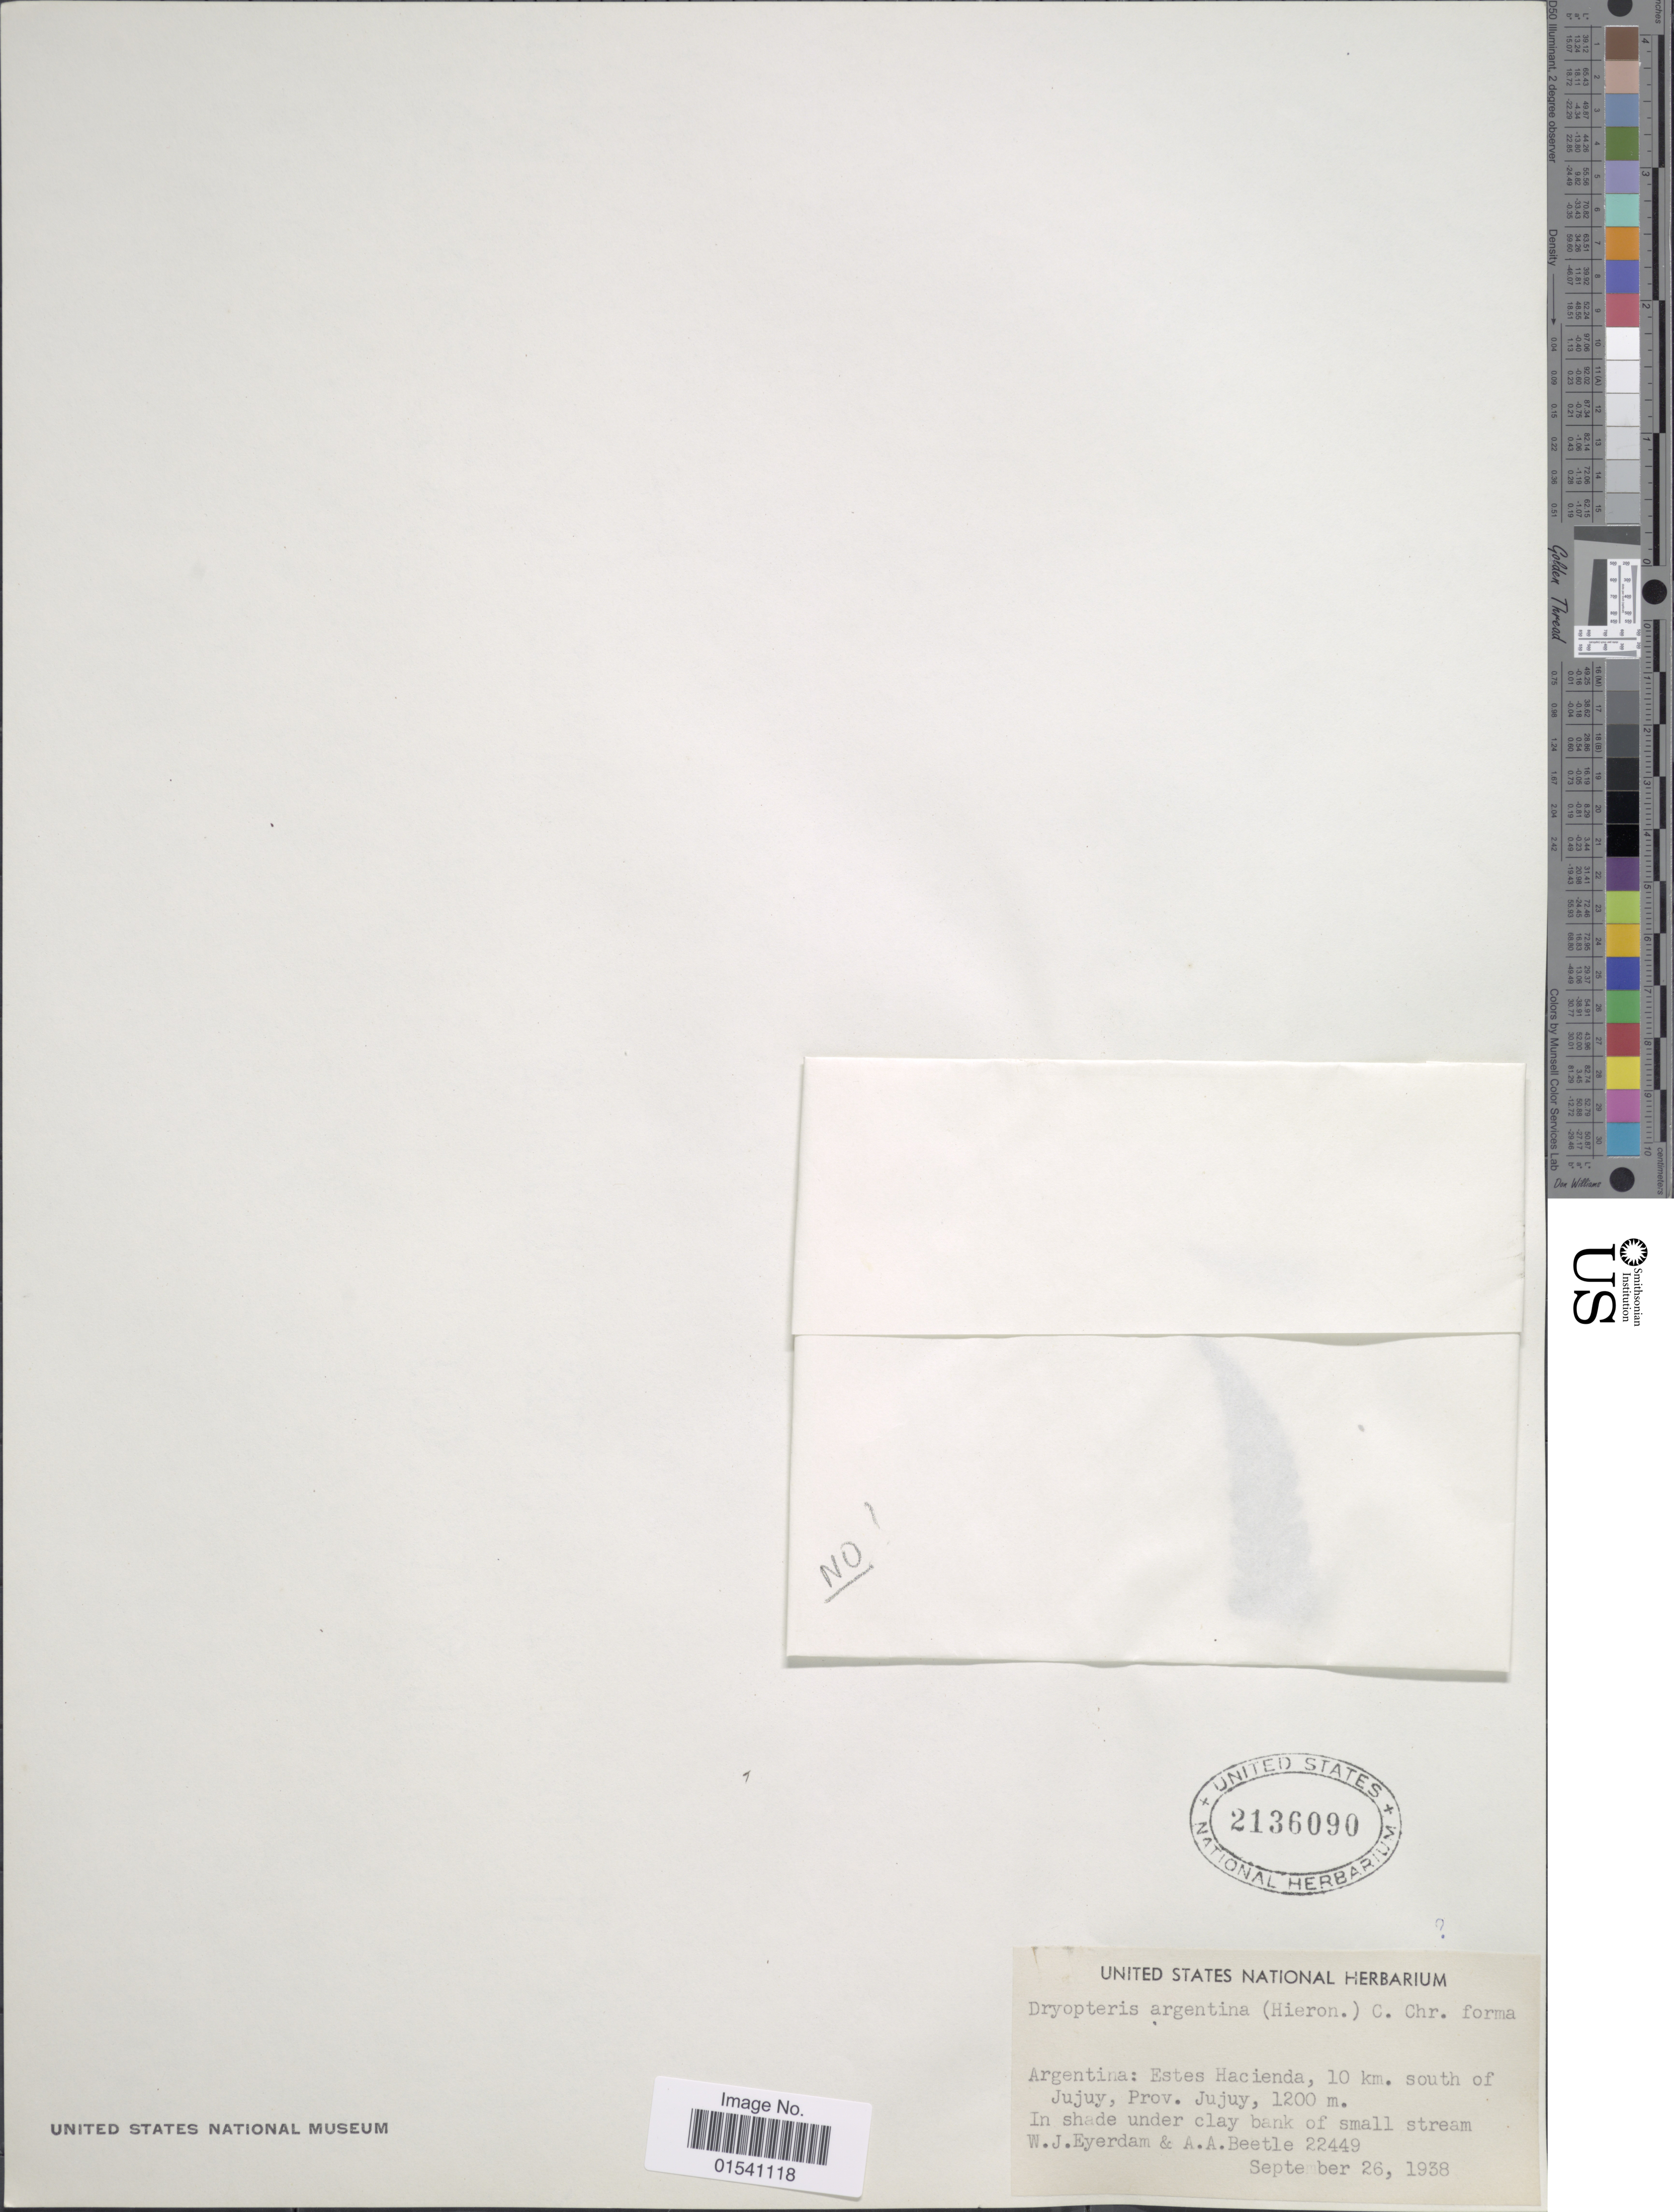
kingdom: Plantae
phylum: Tracheophyta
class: Polypodiopsida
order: Polypodiales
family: Thelypteridaceae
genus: Amauropelta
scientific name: Amauropelta sp.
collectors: W. J. Eyerdam & A. A. Beetle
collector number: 22449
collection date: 1938-09-26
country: Argentina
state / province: Jujuy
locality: Estes Hacienda, 10 km. south of Jujuy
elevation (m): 1200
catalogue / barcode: US 2136090